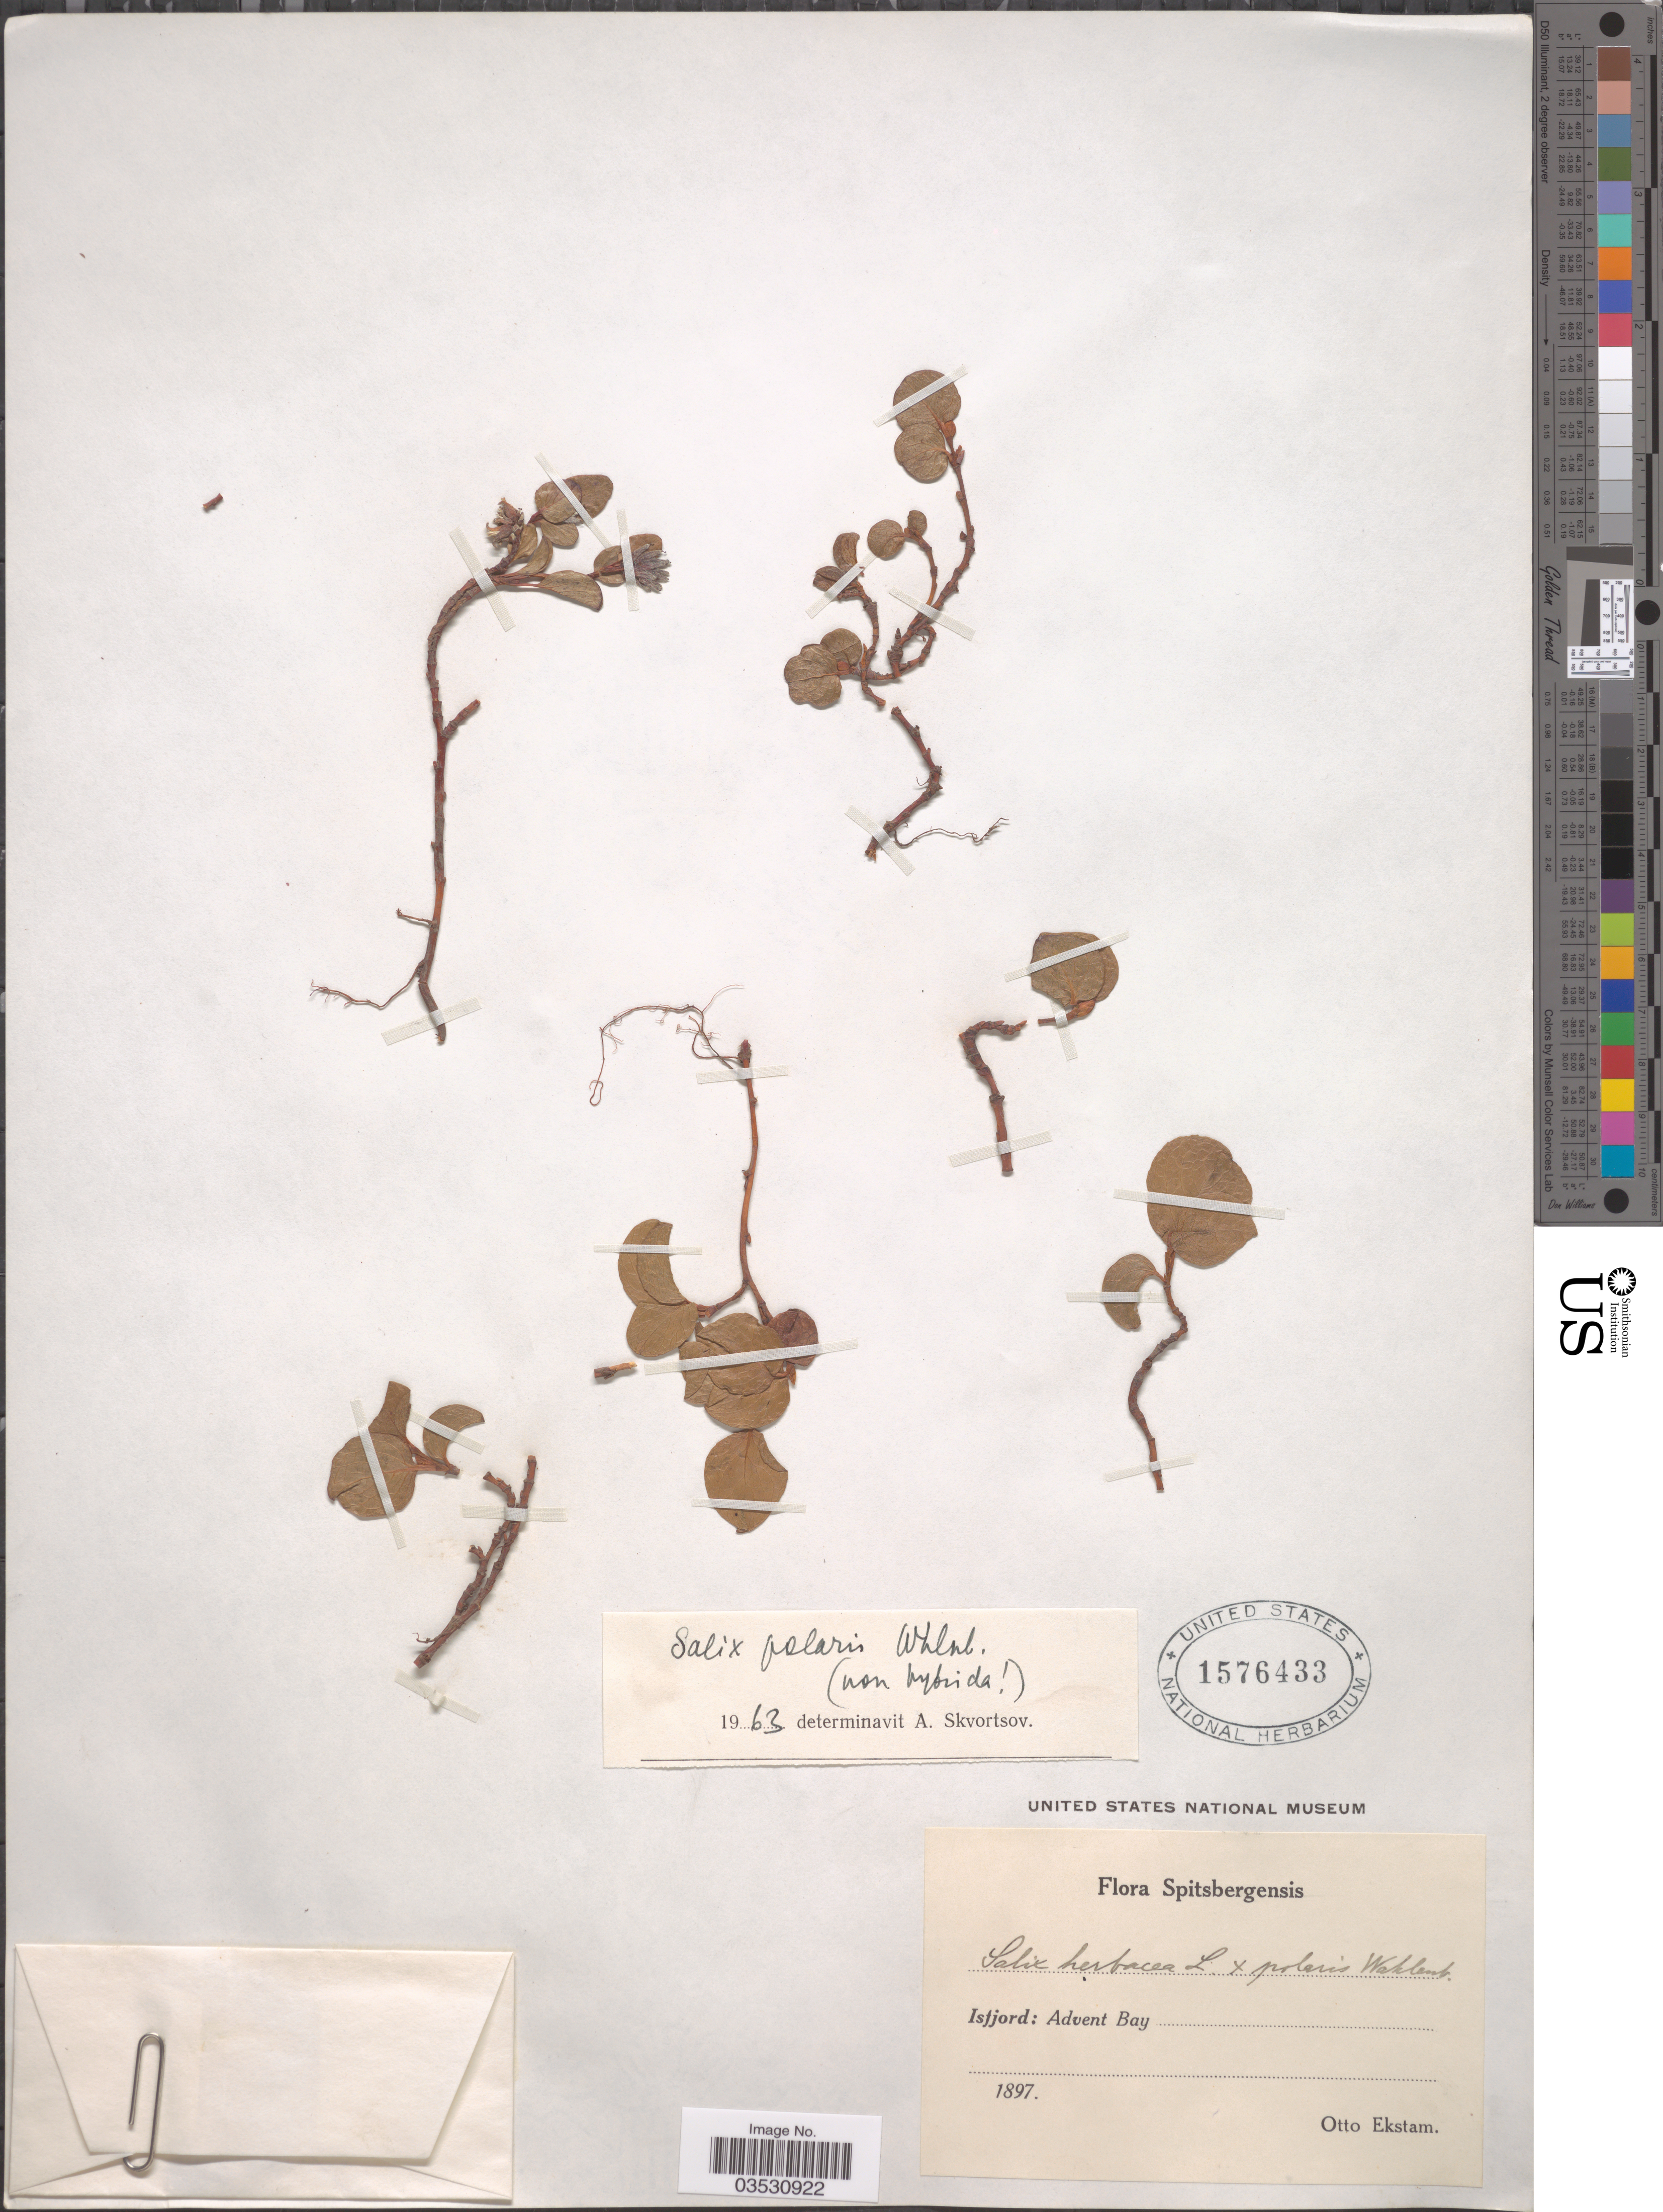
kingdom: Plantae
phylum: Tracheophyta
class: Magnoliopsida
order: Malpighiales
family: Salicaceae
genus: Salix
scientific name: Salix polaris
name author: Wahlenb.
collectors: O. Ekstam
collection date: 1897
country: Norway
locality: Spitsbergensis. Isfjord: Advent Bay.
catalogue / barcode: US 1576433